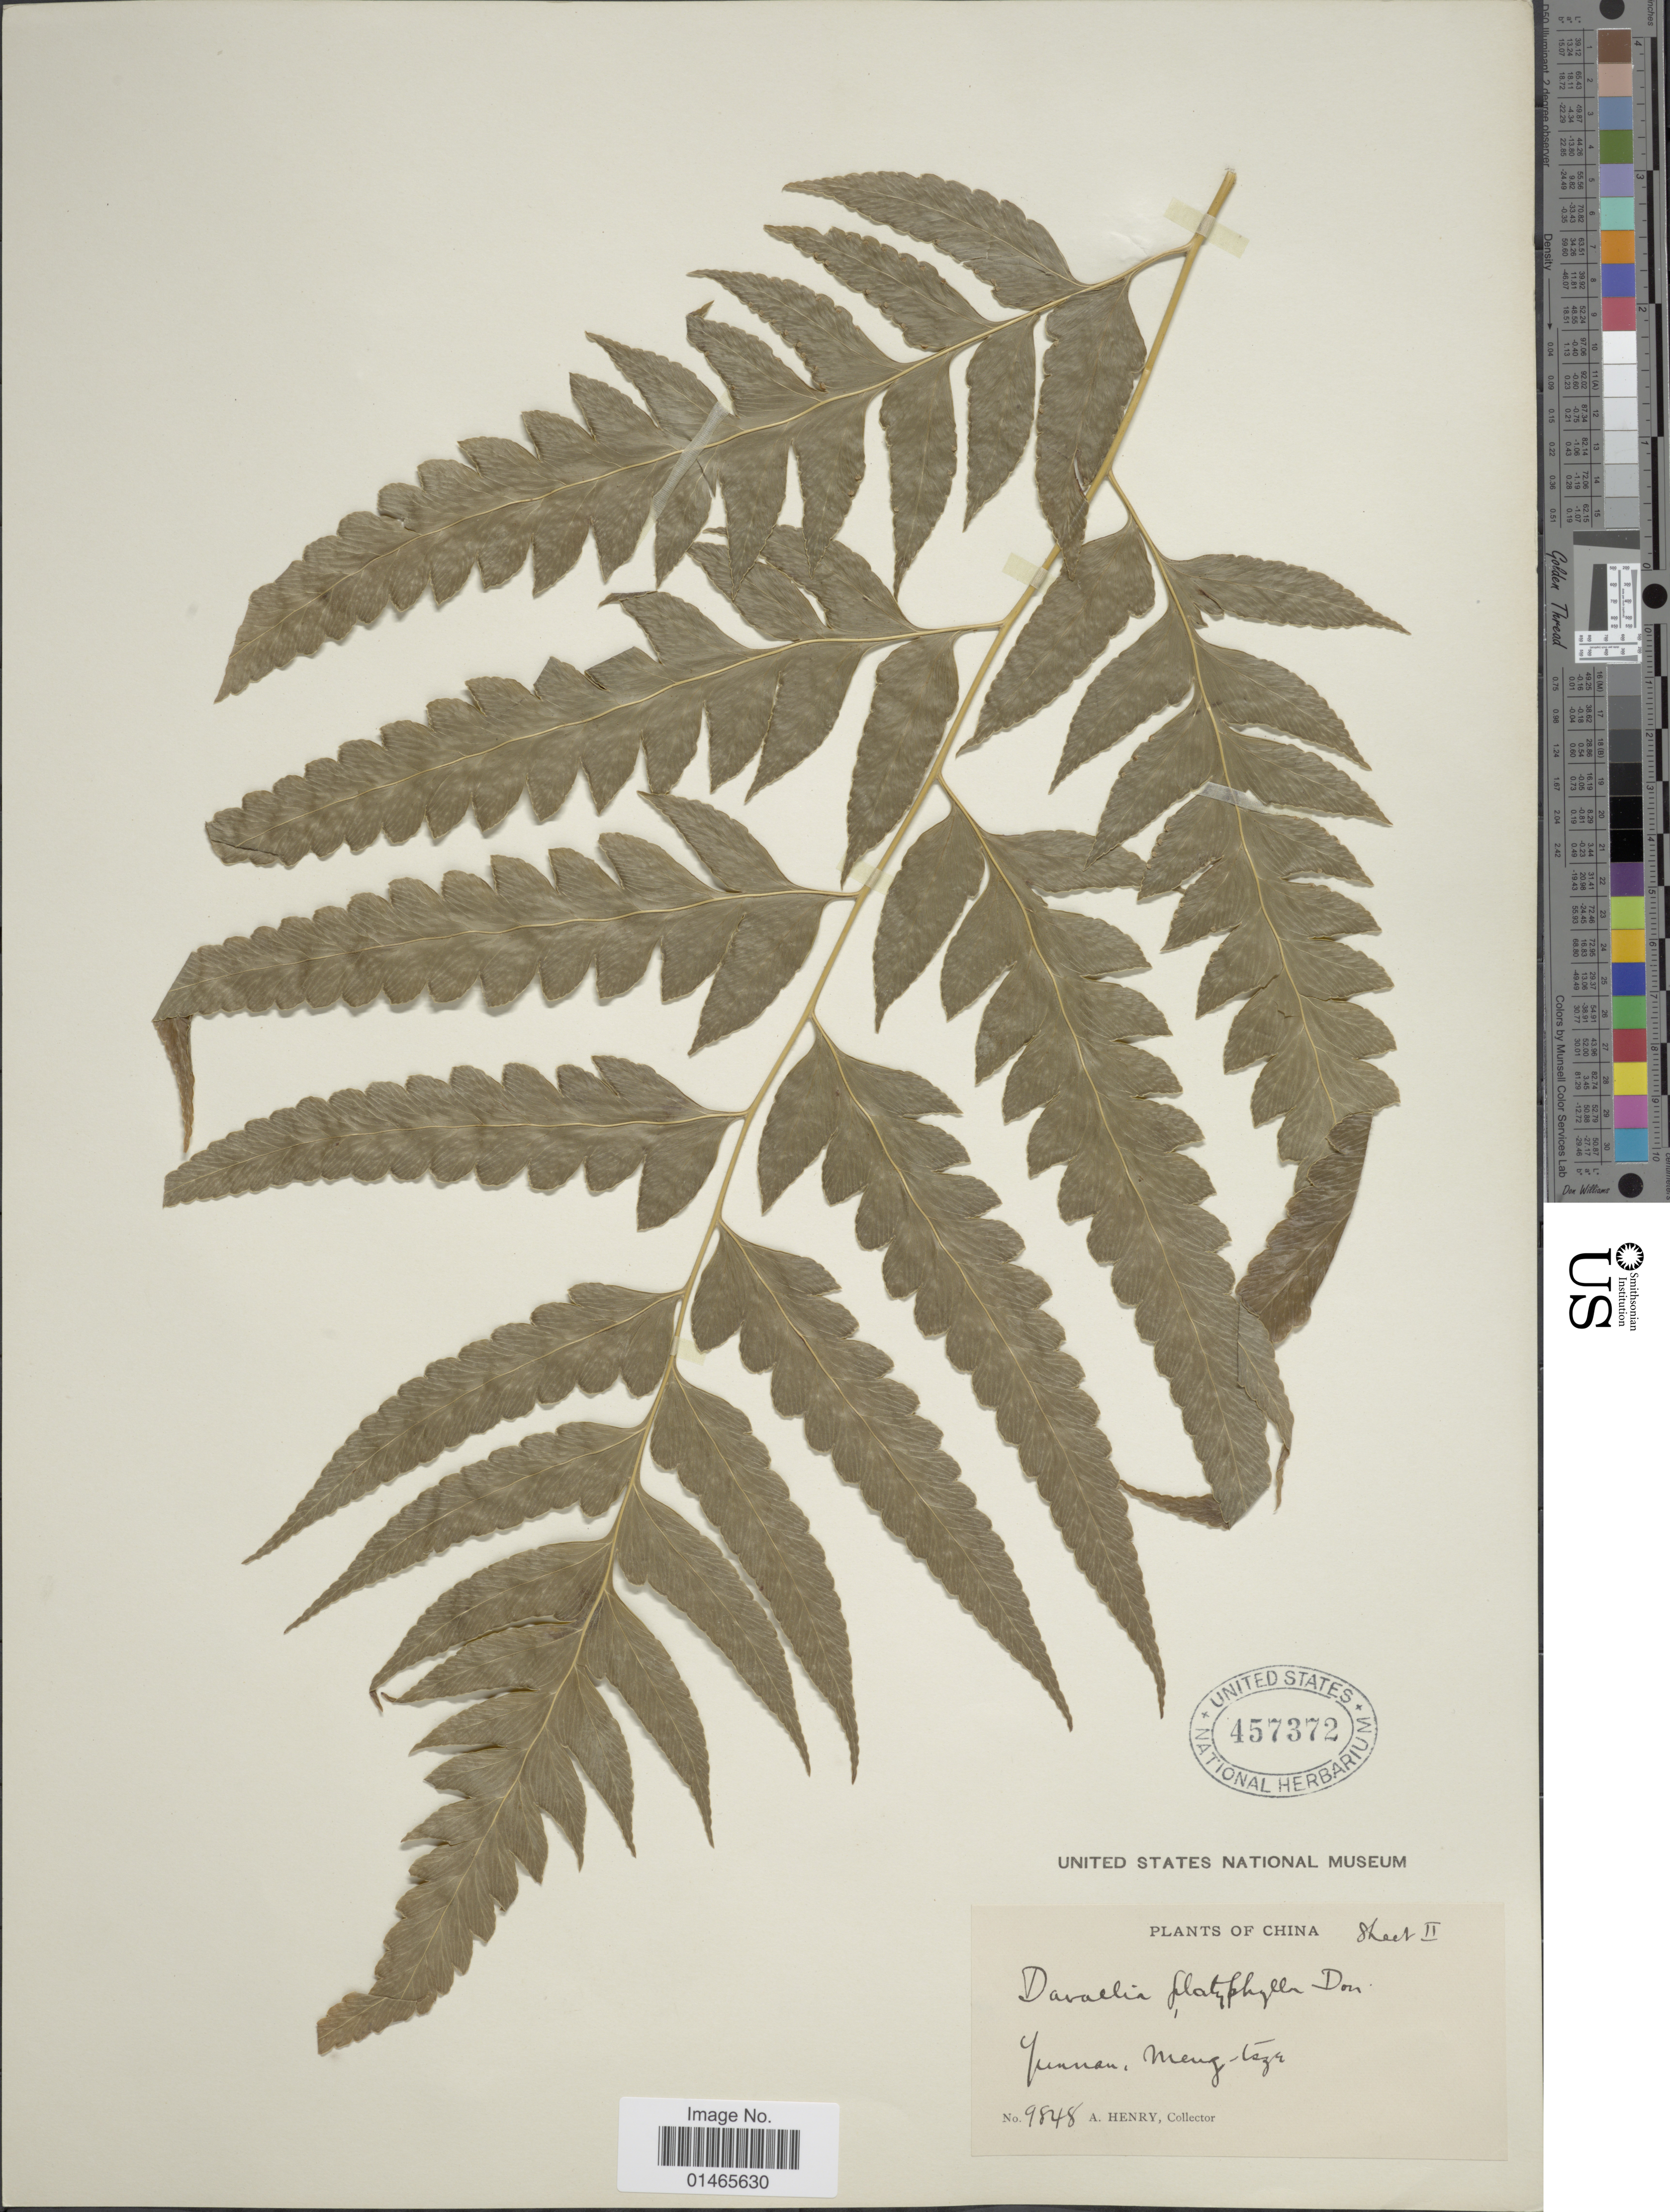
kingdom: Plantae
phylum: Tracheophyta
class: Polypodiopsida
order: Polypodiales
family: Dennstaedtiaceae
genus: Microlepia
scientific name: Microlepia platyphylla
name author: (D. Don) J. Sm.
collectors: A. Henry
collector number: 9848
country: China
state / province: Yunnan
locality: Meng-tze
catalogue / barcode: US 457372